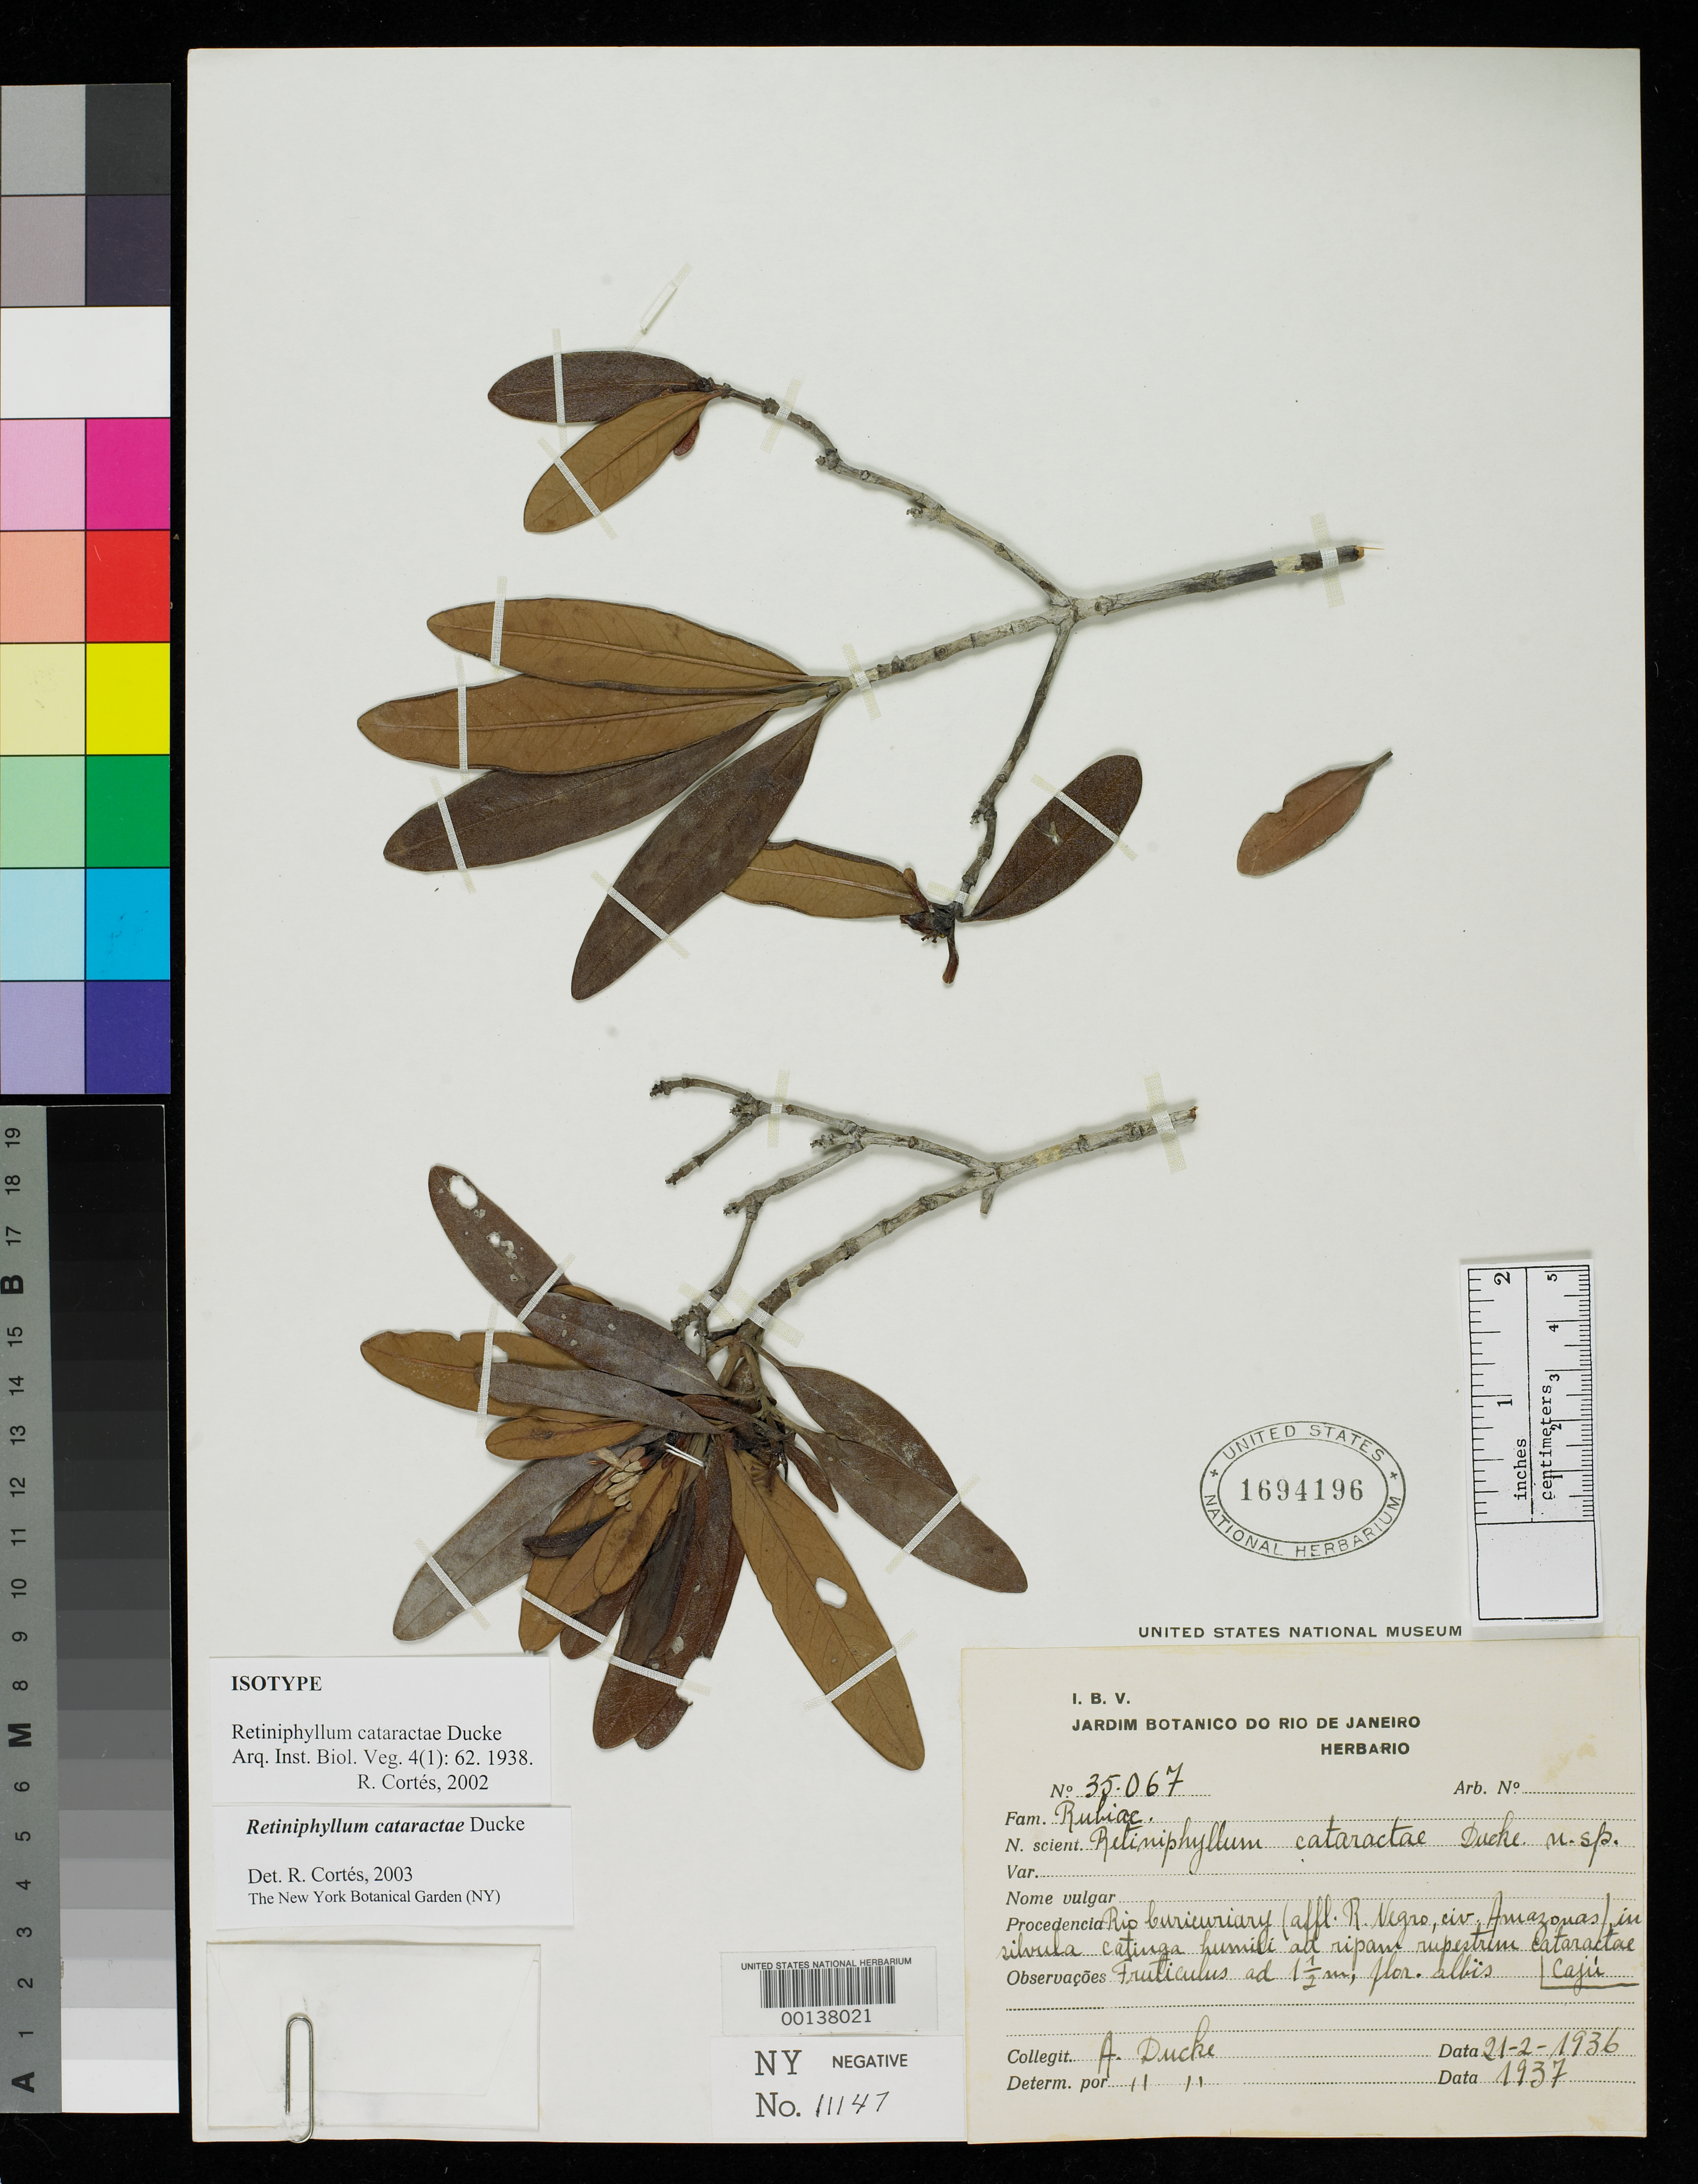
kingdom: Plantae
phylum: Tracheophyta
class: Magnoliopsida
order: Gentianales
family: Rubiaceae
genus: Retiniphyllum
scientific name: Retiniphyllum cataractae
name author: Ducke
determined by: Cortés, R., (NY)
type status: Isotype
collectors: A. Ducke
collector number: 35067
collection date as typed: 21 Feb 1936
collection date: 1936-02-21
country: Brazil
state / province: Amazonas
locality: Rio Curicuriary (affl. R. Nego, civ. Amazonas).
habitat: In silvula catinga humisi ad ripani rupestrem cataractae cajú.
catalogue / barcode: US 1694196